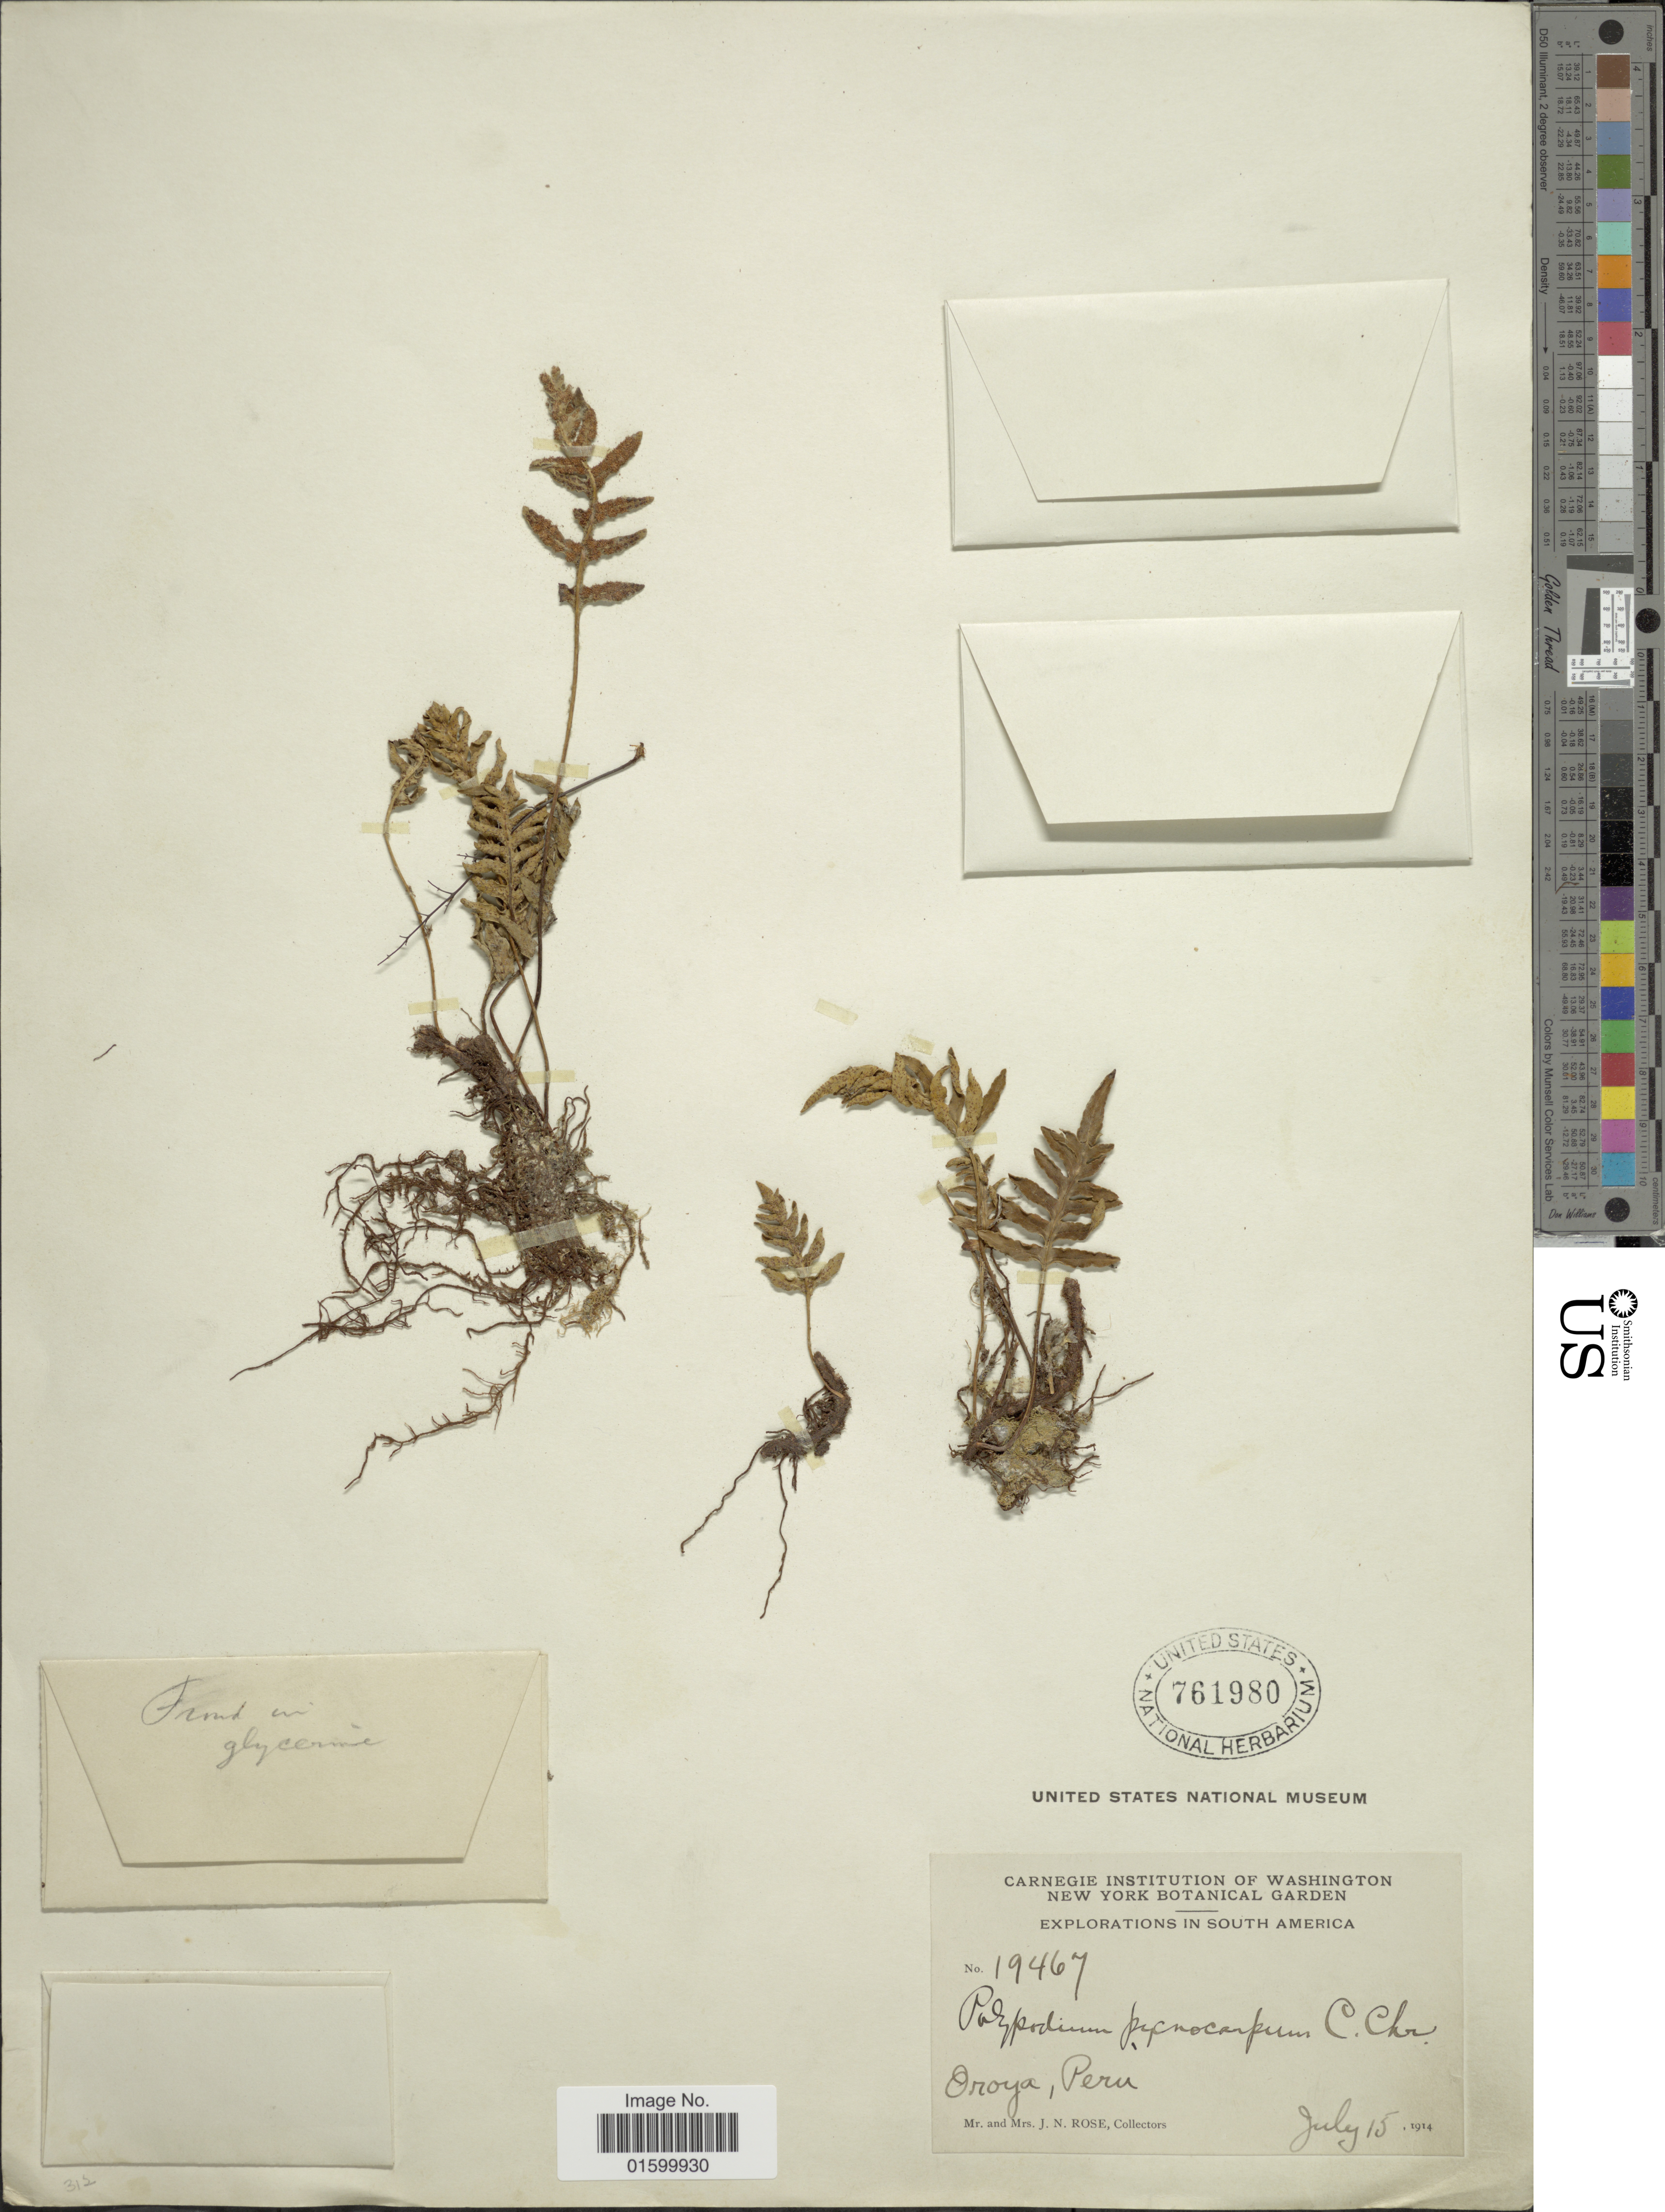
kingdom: Plantae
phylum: Tracheophyta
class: Polypodiopsida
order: Polypodiales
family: Polypodiaceae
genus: Pleopeltis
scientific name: Pleopeltis pycnocarpa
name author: (C. Chr.) A.R. Sm.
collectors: J. N. Rose & L. B. Rose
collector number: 19467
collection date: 1914-07-15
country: Peru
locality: South America, Oroya, Peru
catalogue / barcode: US 761980